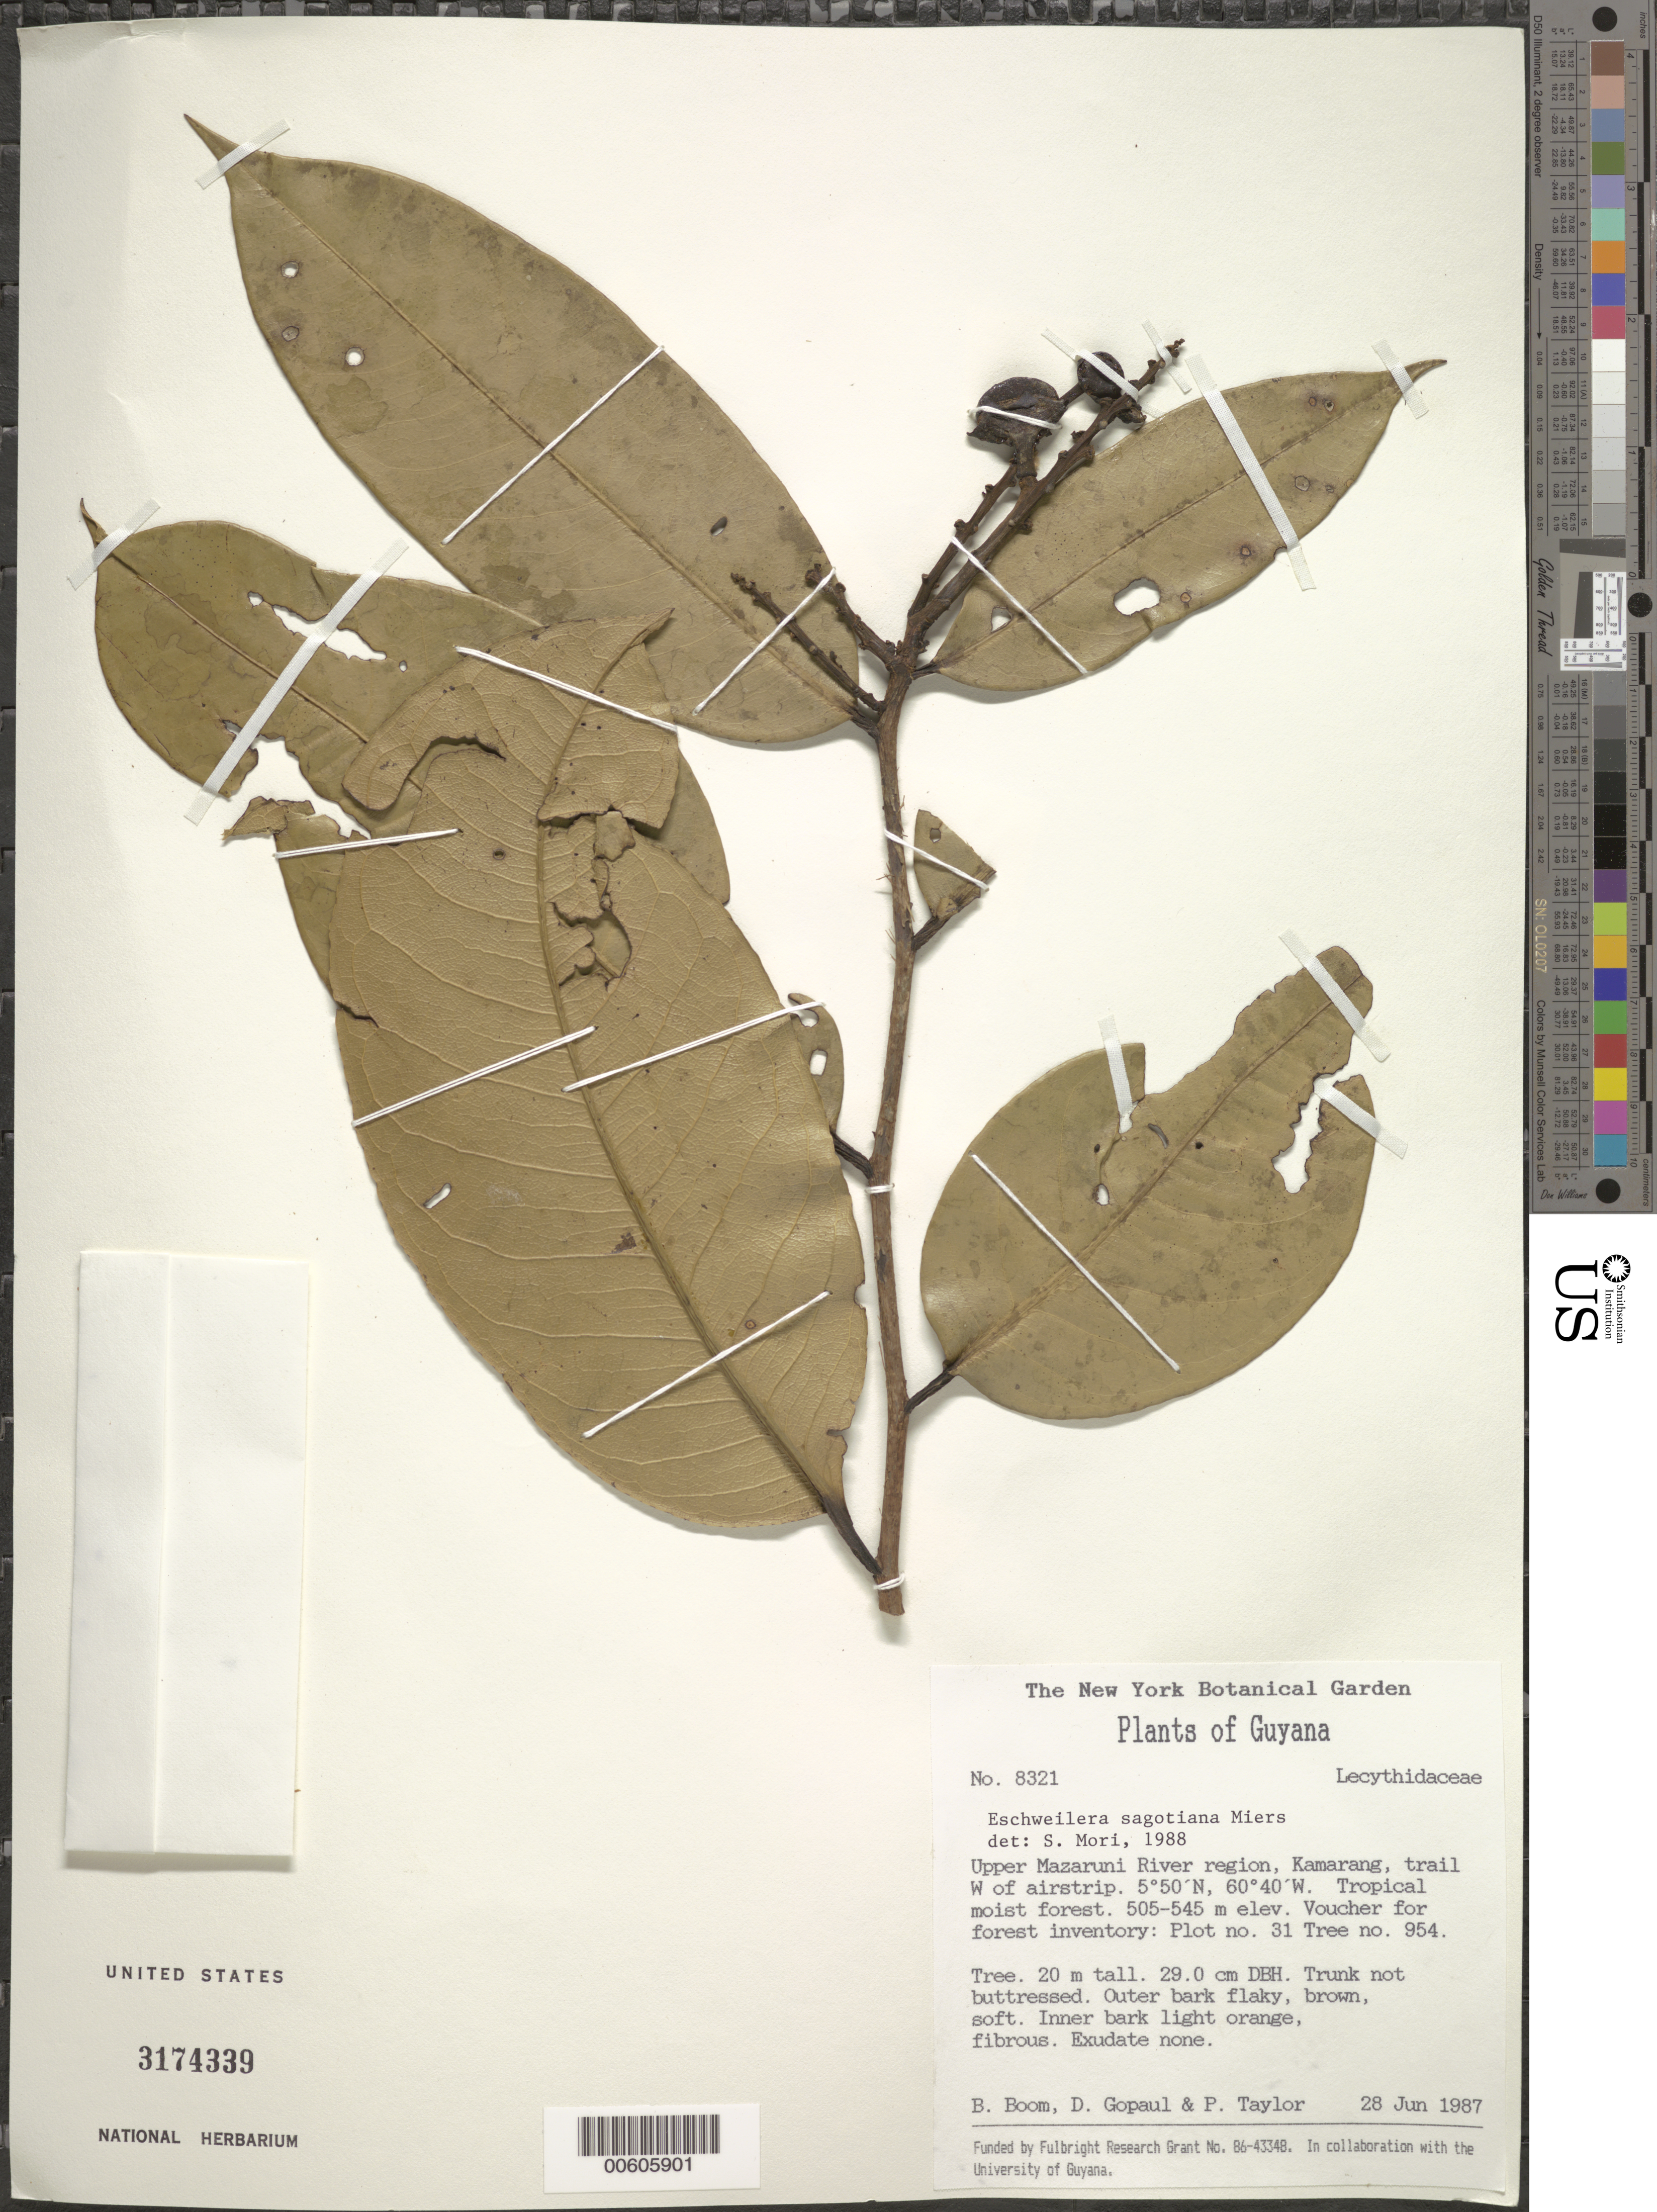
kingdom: Plantae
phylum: Tracheophyta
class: Magnoliopsida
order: Ericales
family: Lecythidaceae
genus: Eschweilera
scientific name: Eschweilera sagotiana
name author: Miers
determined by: Mori, Scott A.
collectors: B. M. Boom, D. Gopaul & P. Taylor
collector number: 8321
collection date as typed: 28-Jun-87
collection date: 1987-06-28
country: Guyana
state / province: Cuyuni-Mazaruni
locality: Kamarang, upper Mazaruni R., trail W of airstrip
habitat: Tropical moist forest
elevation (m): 505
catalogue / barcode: US 3174339